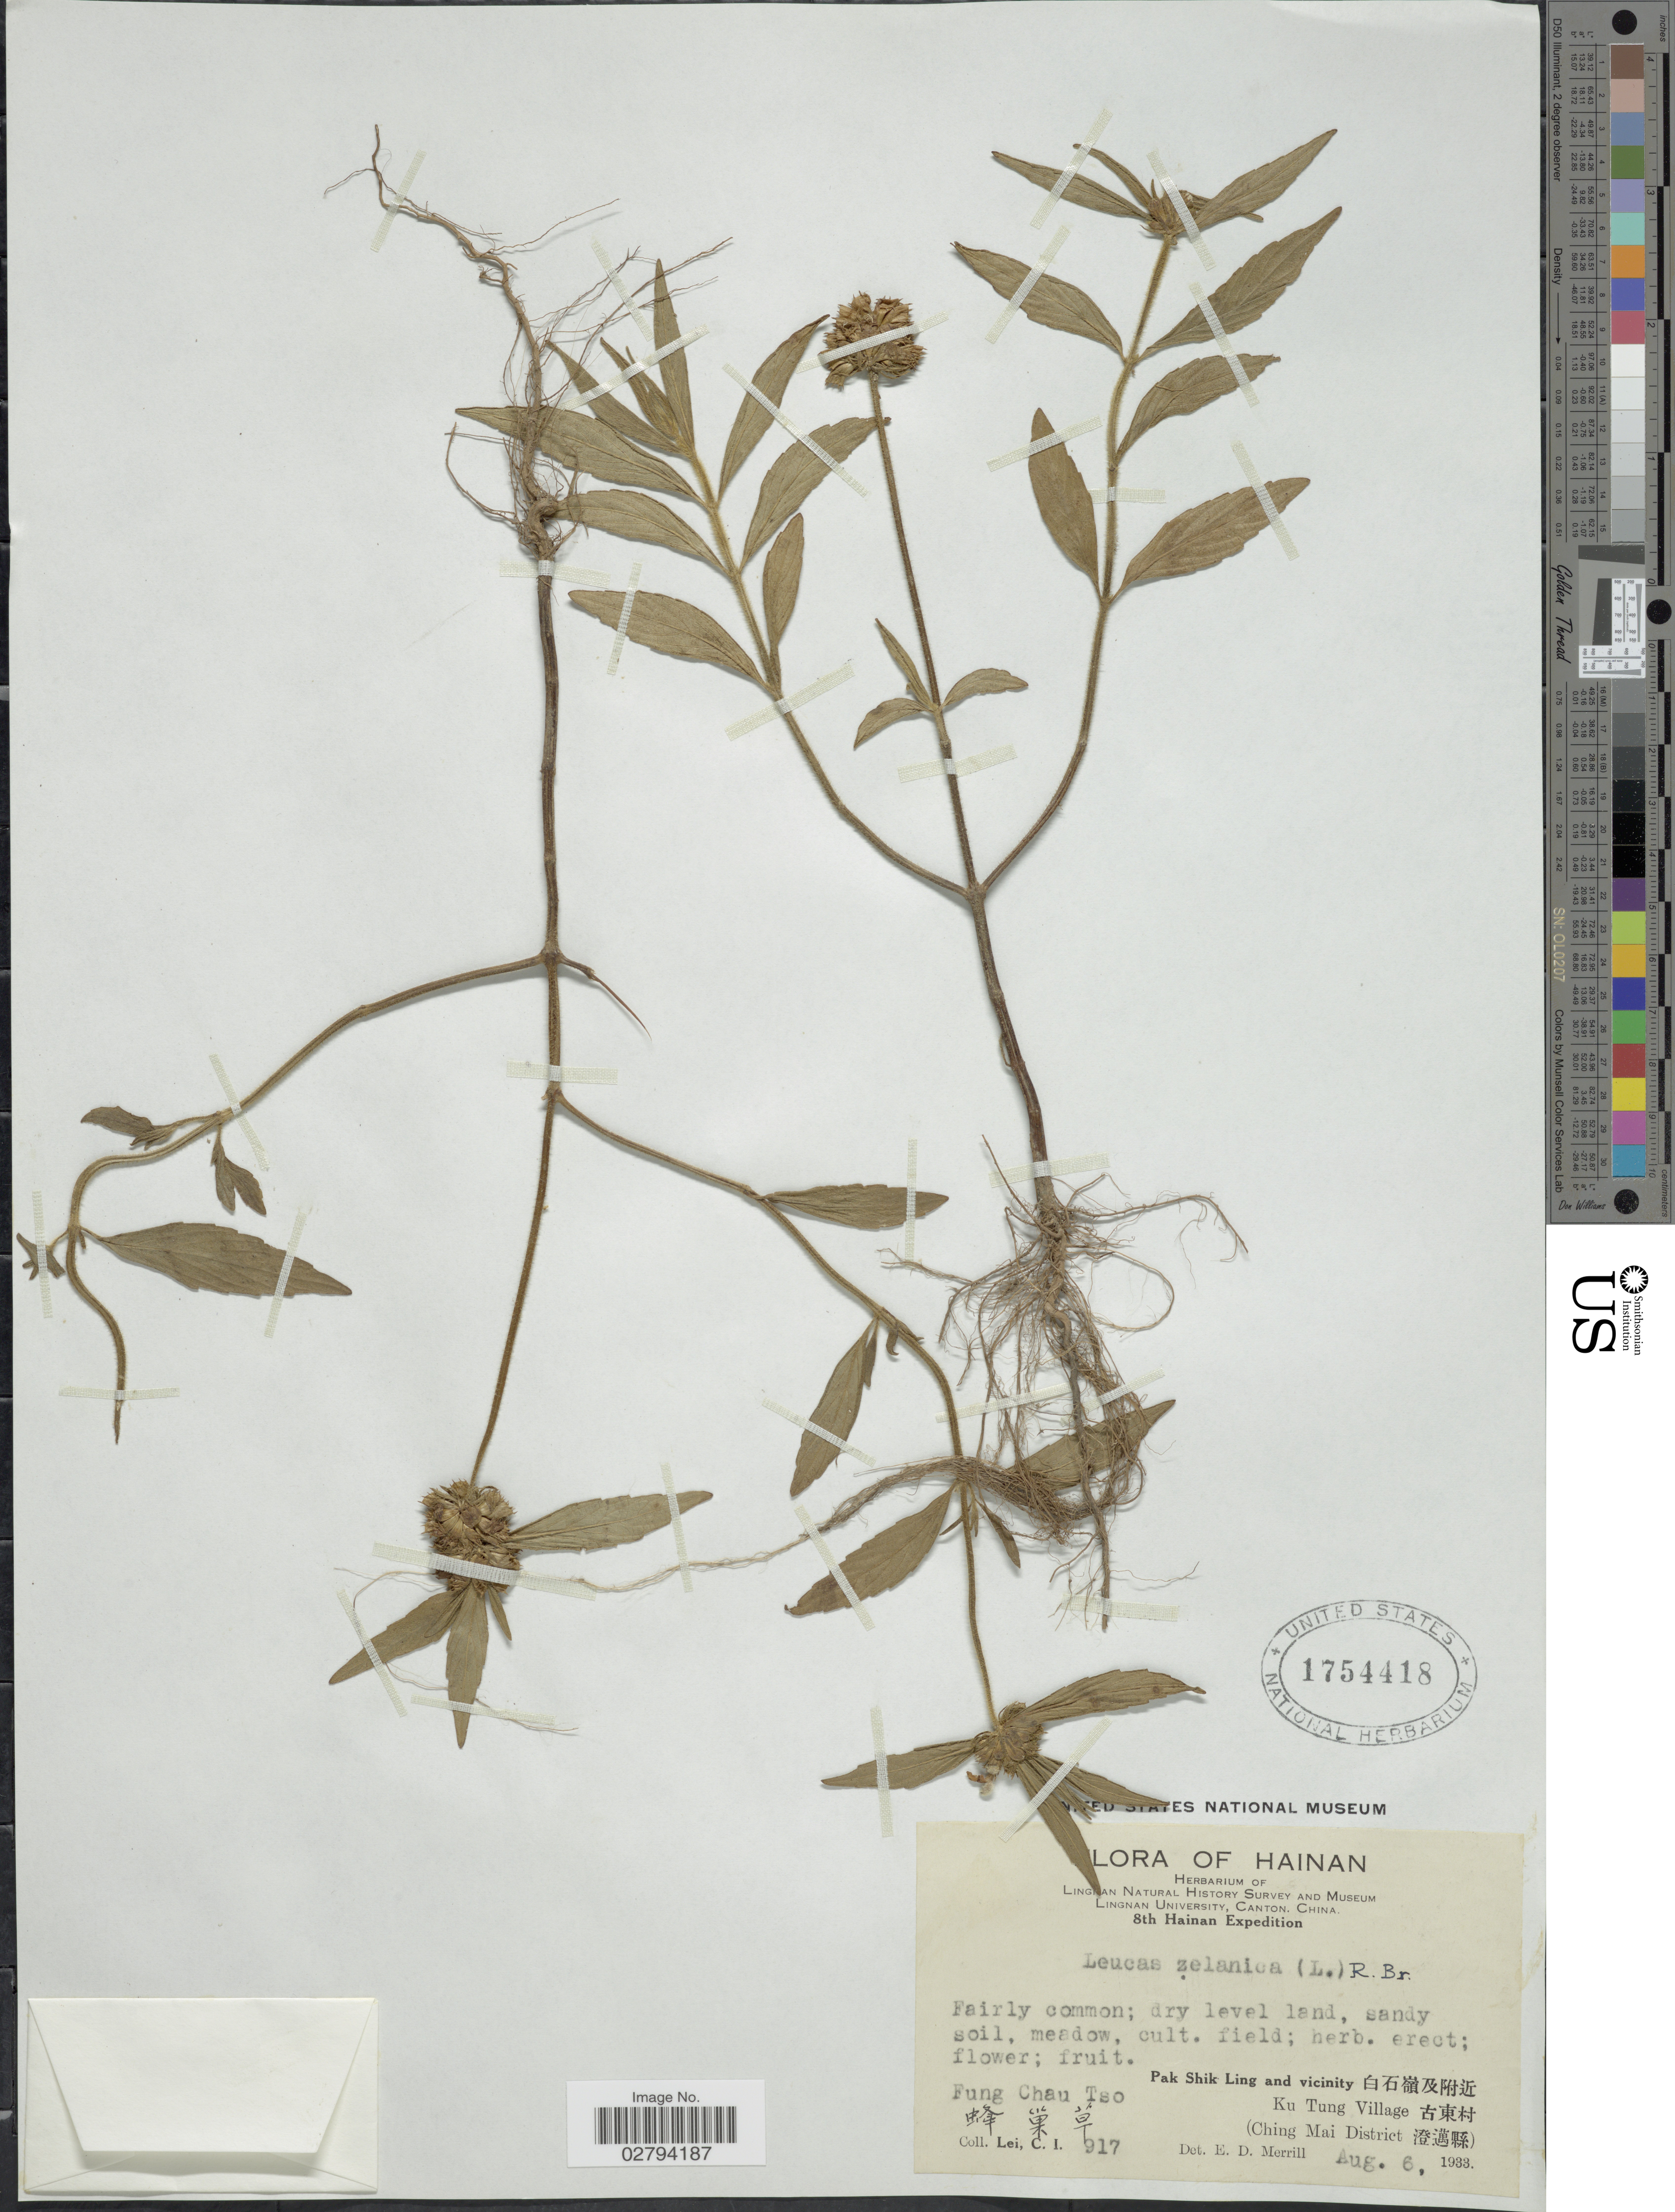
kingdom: Plantae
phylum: Tracheophyta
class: Magnoliopsida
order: Lamiales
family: Lamiaceae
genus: Leucas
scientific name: Leucas zeylanica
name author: (L.) W.T. Aiton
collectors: C. I. Lei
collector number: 917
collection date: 1933-08-06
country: China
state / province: Hainan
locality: Pak Shik Ling and vicinity, Ku Tung Village, (Ching Mai District) Fung Chau Tso.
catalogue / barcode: US 1754418